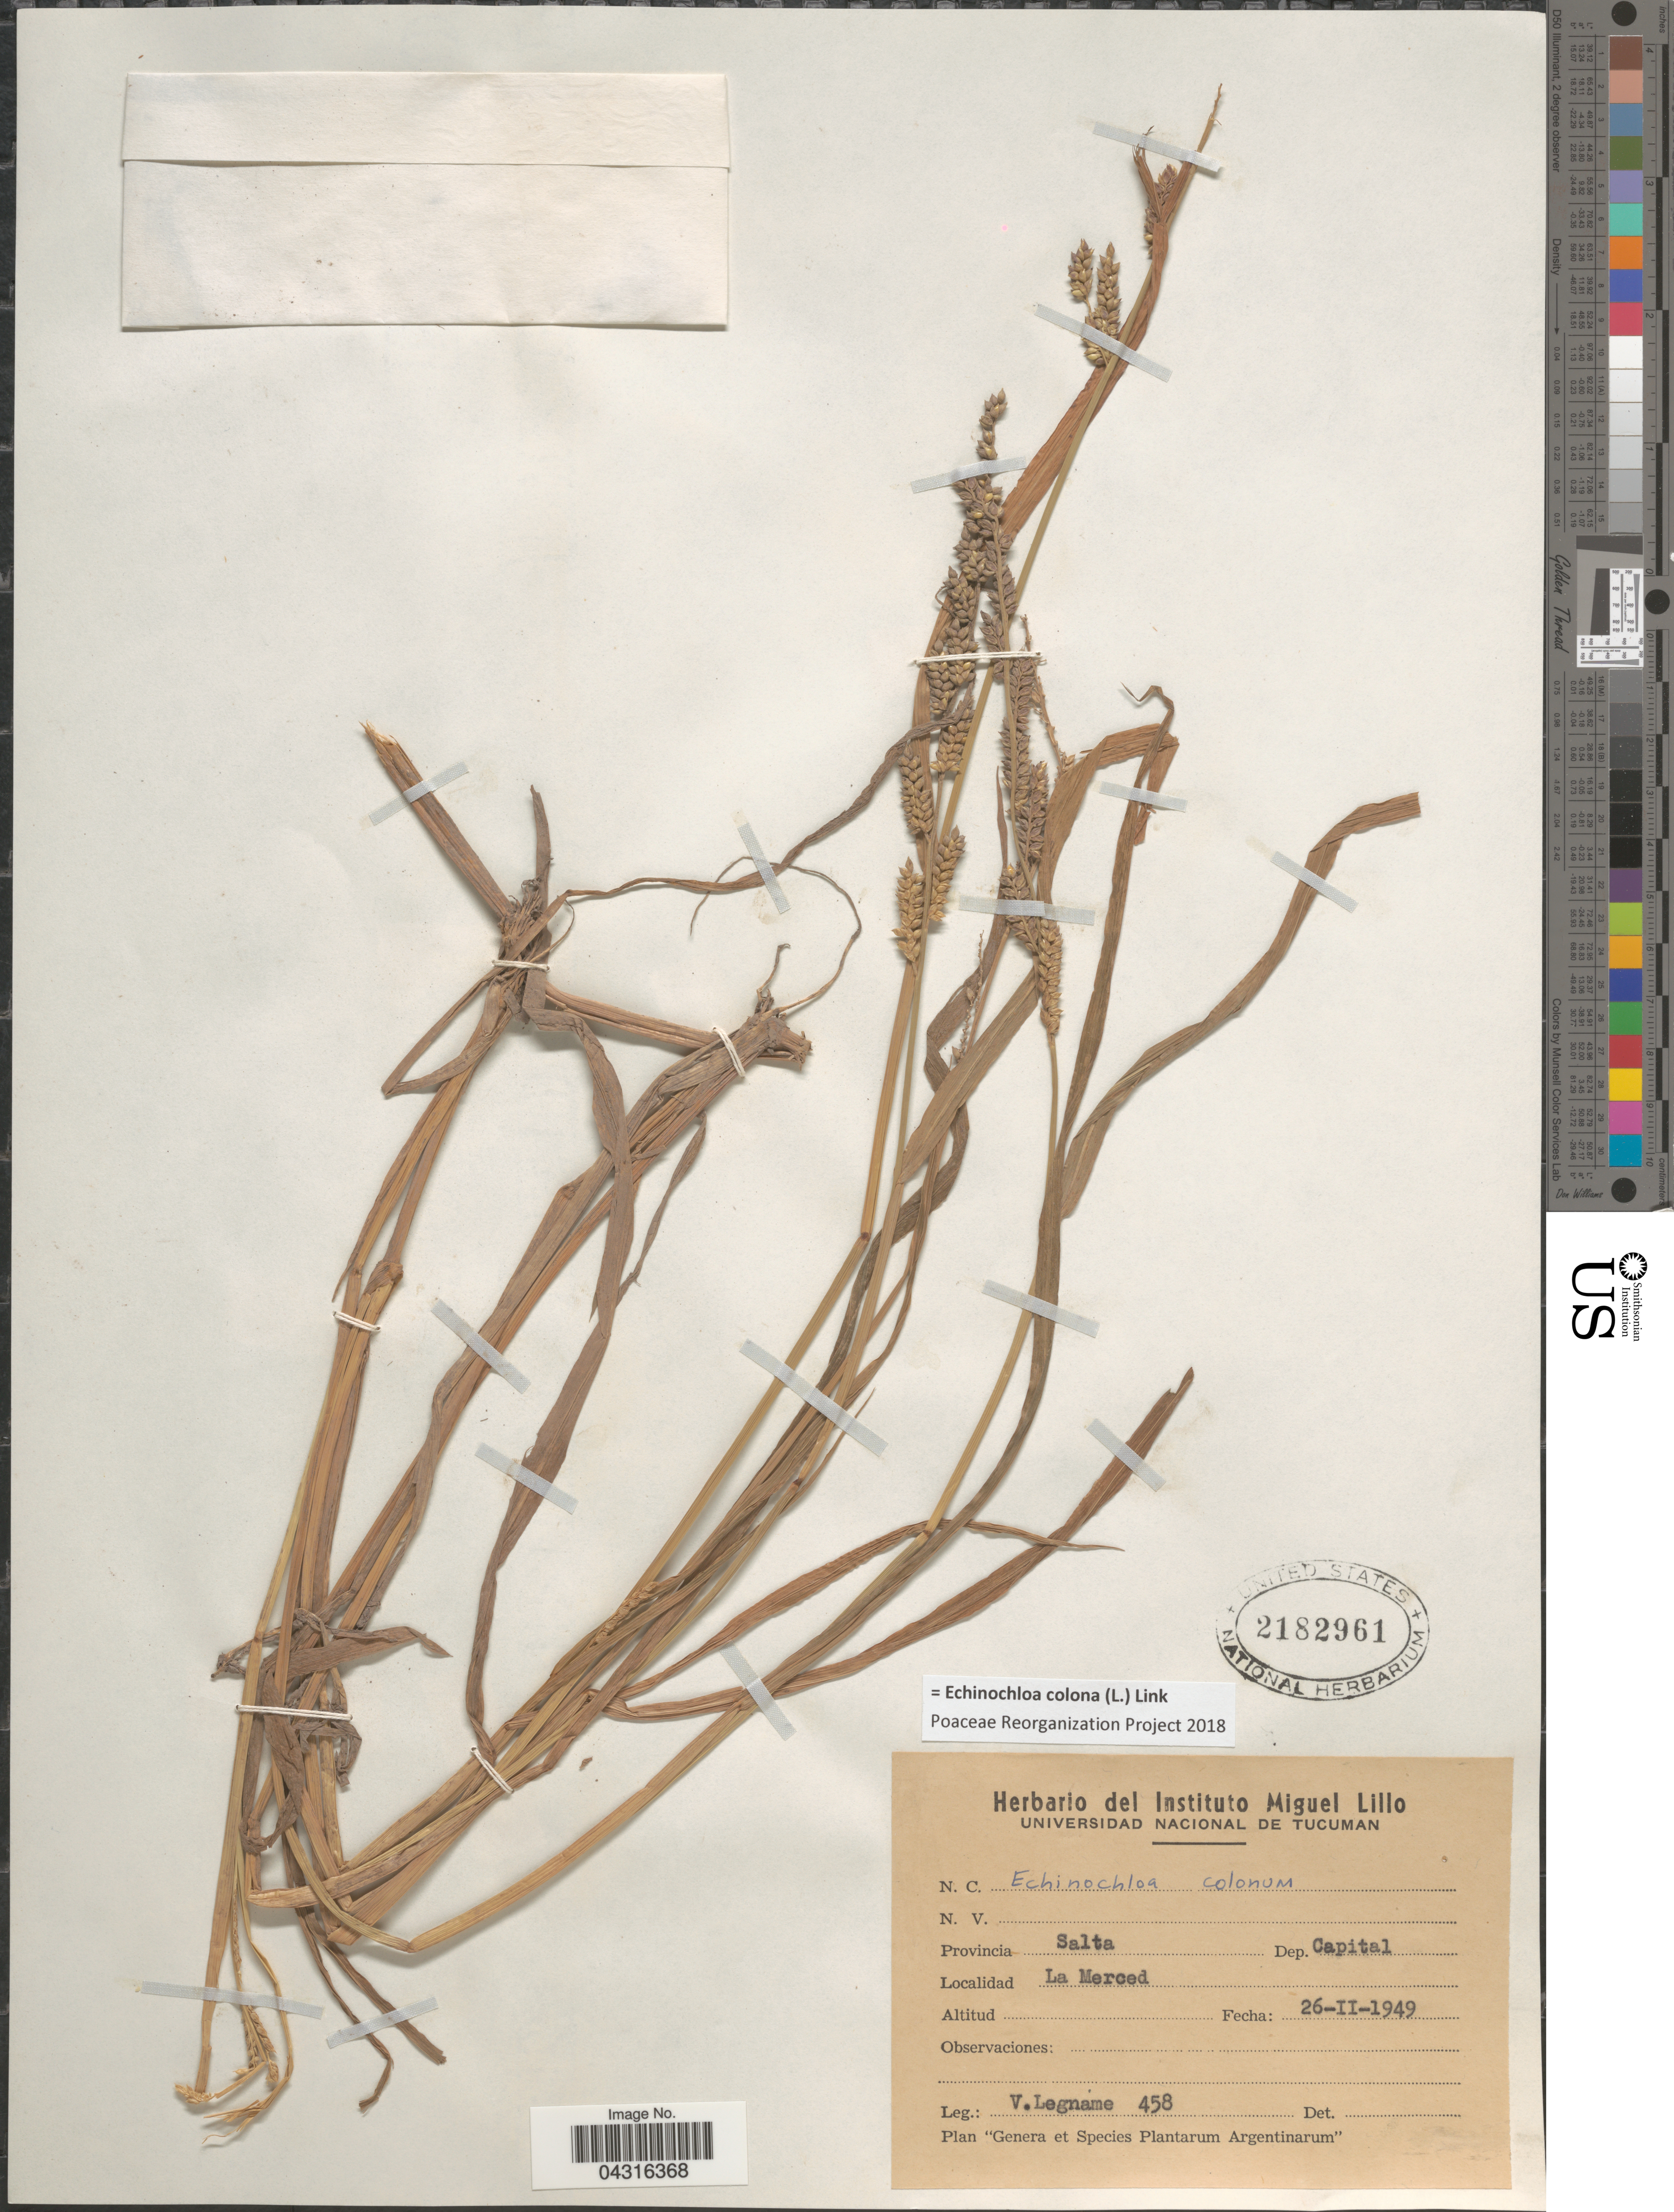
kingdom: Plantae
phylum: Tracheophyta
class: Liliopsida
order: Poales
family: Poaceae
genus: Echinochloa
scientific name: Echinochloa colona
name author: (L.) Link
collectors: V. Legname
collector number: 458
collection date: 1949-02-26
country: Argentina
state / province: Salta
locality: Dep. Capital. La Merced.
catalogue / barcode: US 2182961